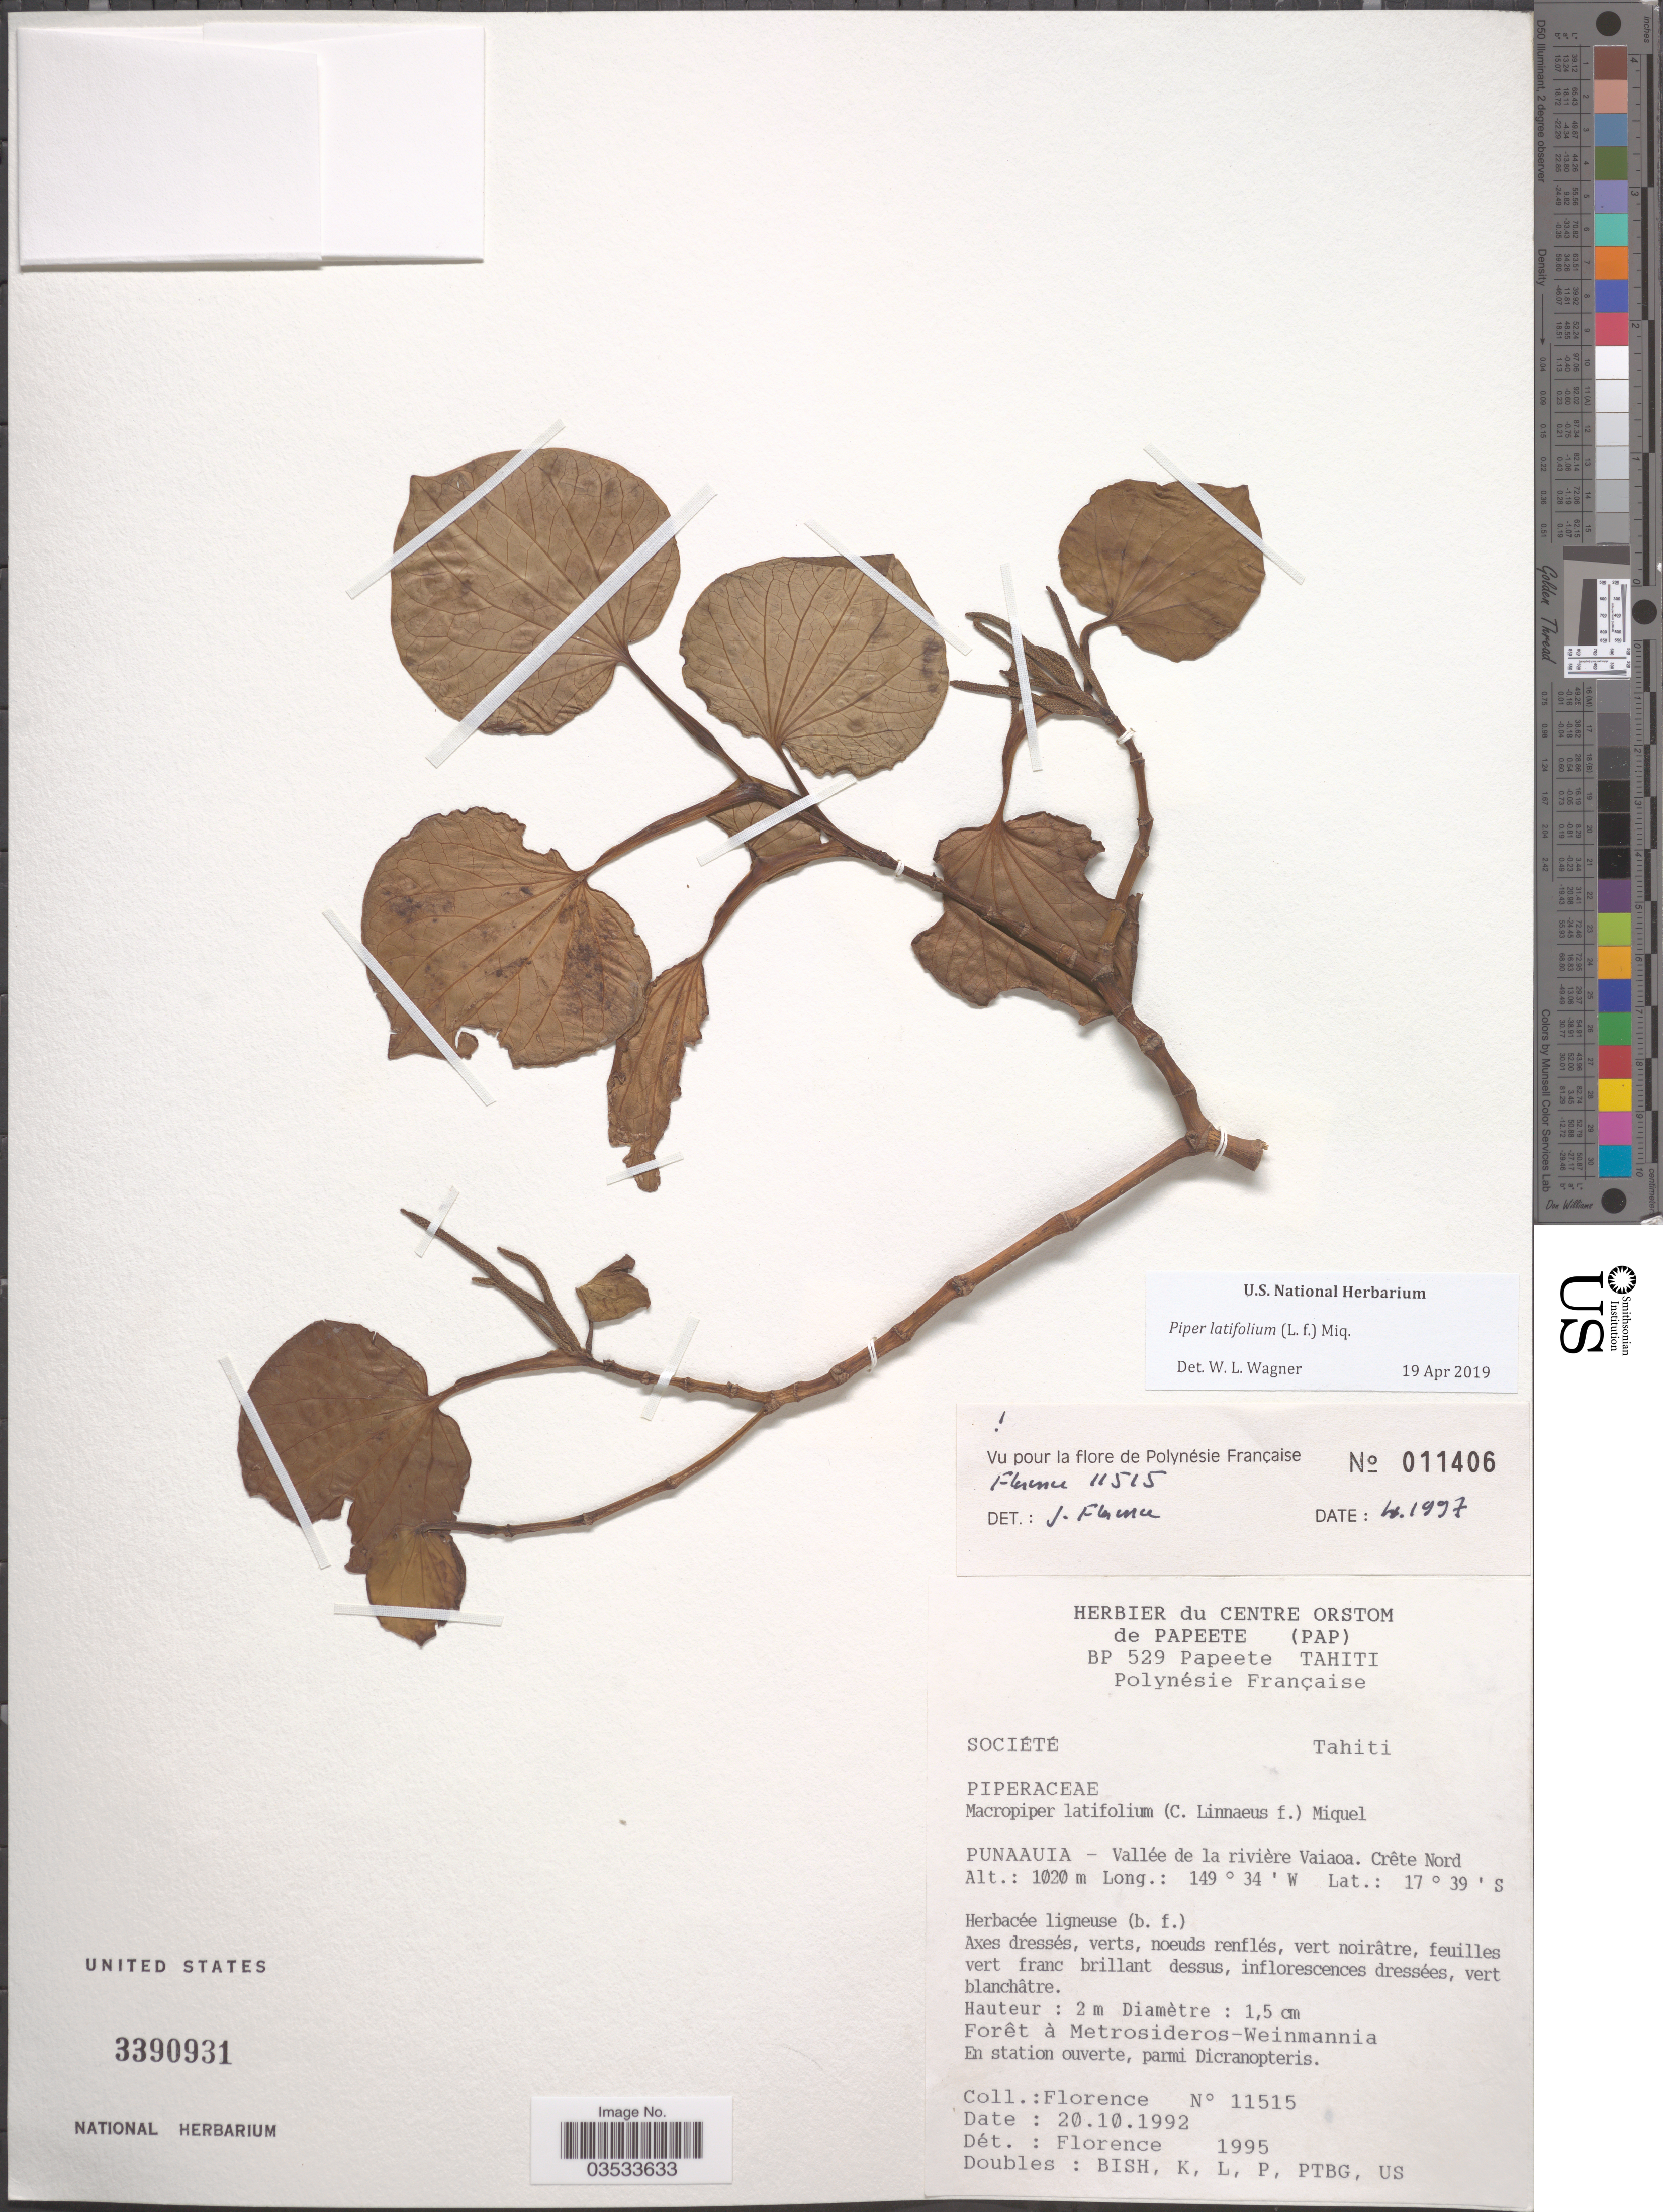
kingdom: Plantae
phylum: Tracheophyta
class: Magnoliopsida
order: Piperales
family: Piperaceae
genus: Piper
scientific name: Piper latifolium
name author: L. f.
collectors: -. Florence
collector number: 11515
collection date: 1992-10-20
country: French Polynesia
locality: Polynésie Française. Societe.Tahiti. Punaauia - Vallée de la rivière Vaiaoa. Crête Nord.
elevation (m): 1020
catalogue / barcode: US 3390931